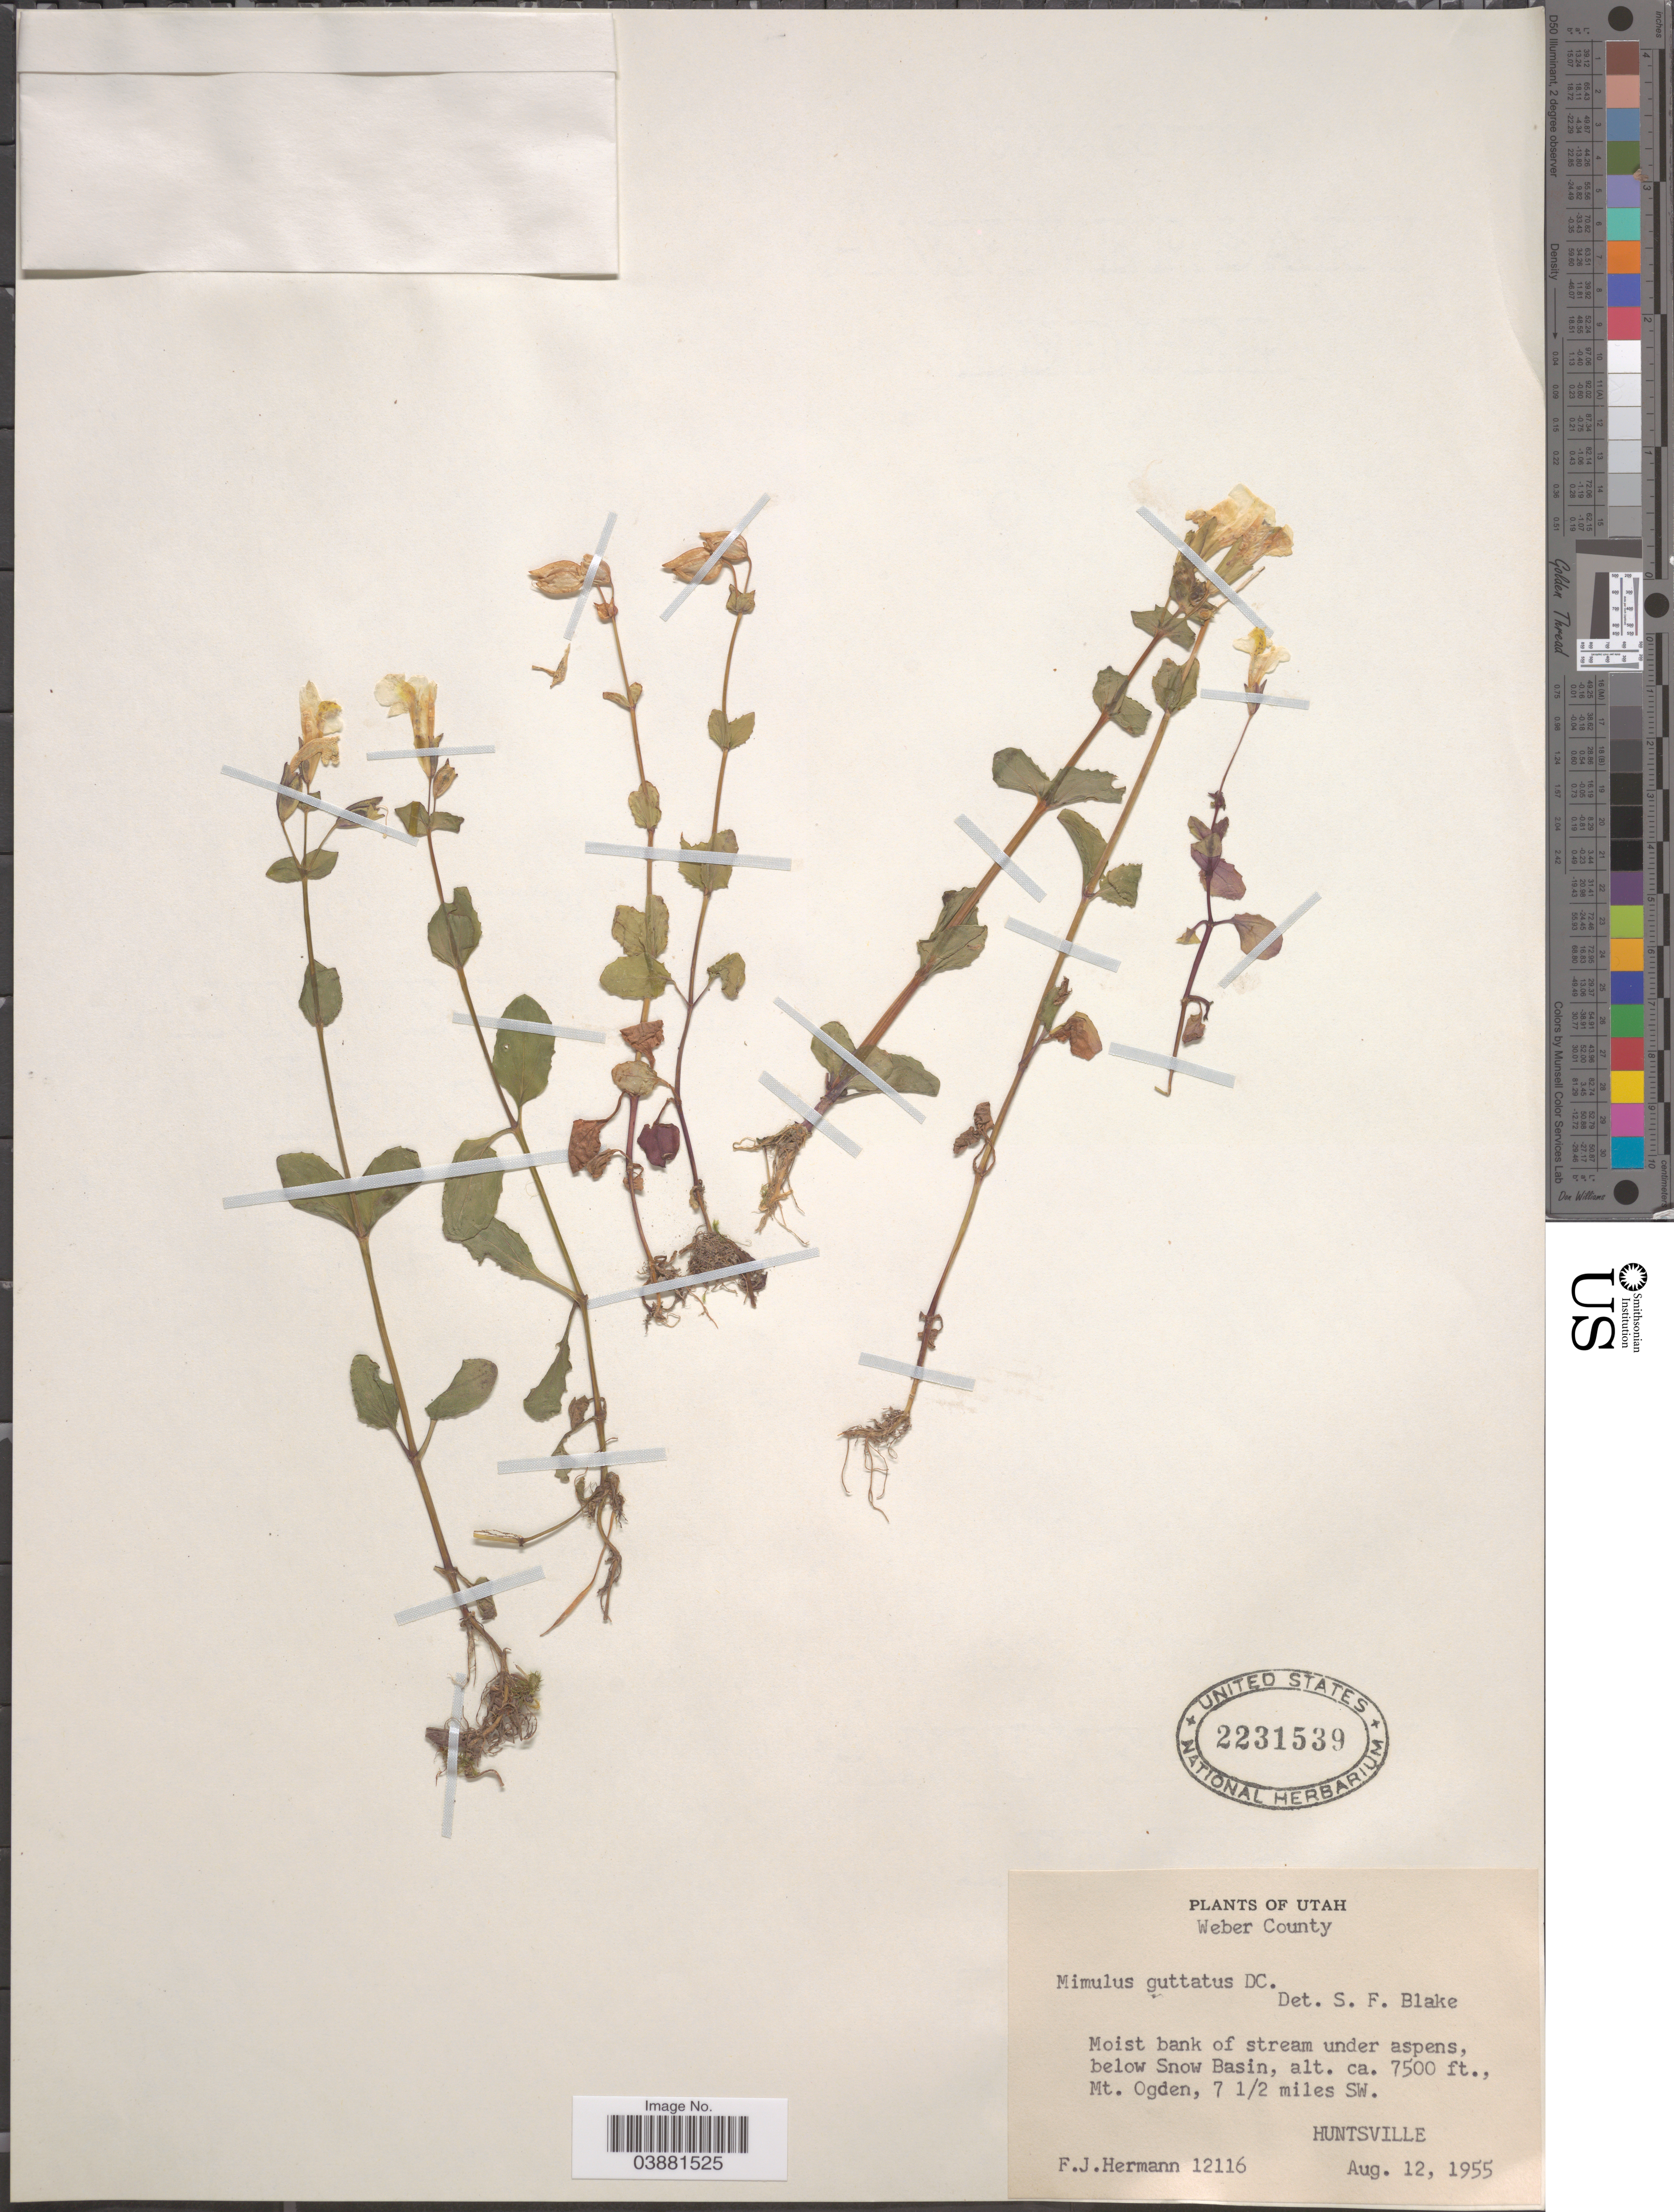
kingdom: Plantae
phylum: Tracheophyta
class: Magnoliopsida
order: Lamiales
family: Phrymaceae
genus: Mimulus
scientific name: Mimulus guttatus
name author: DC.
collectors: F. J. Hermann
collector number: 12116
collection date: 1955-08-12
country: United States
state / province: Utah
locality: Weber County. Below Snow Basin, Mt. Ogden, 7 ½ miles SW. Huntsville.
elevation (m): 2286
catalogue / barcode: US 2231539